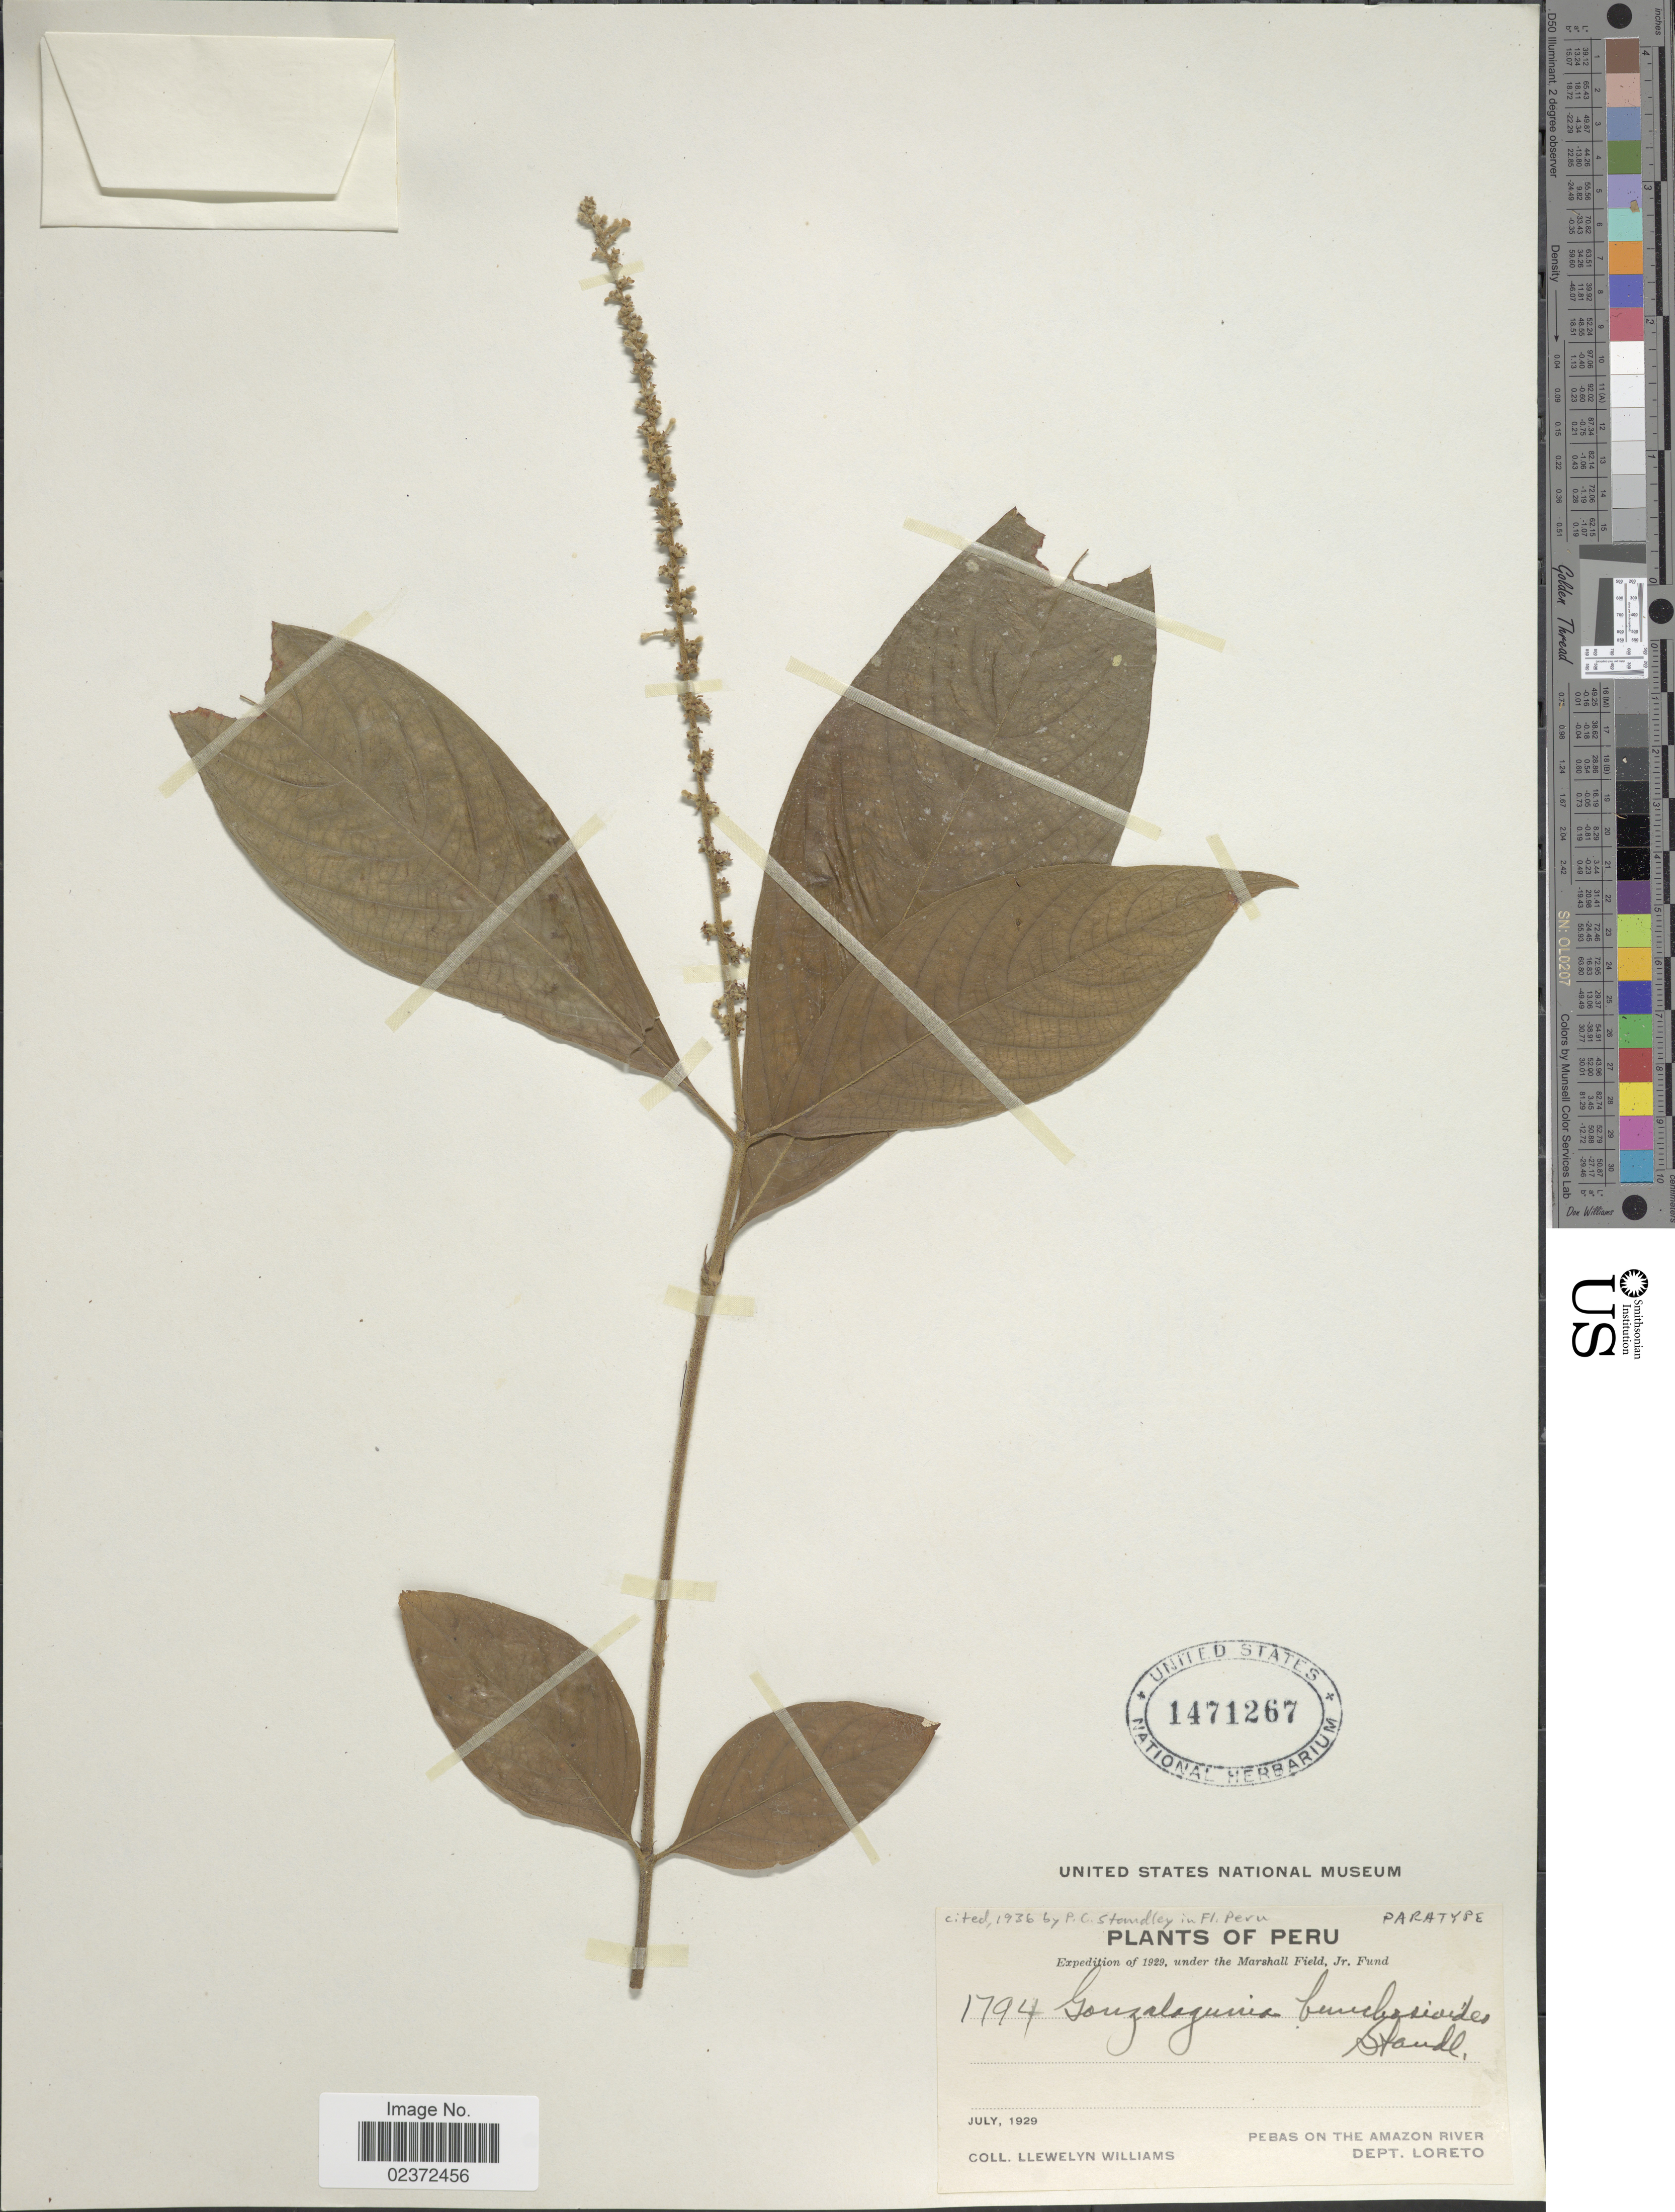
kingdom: Plantae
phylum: Tracheophyta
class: Magnoliopsida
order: Gentianales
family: Rubiaceae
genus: Gonzalagunia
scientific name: Gonzalagunia bunchosioides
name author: Standl.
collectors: Ll. Williams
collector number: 1794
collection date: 1929-07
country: Peru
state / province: Loreto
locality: Pebas on the Amazon River,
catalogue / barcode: US 1471267